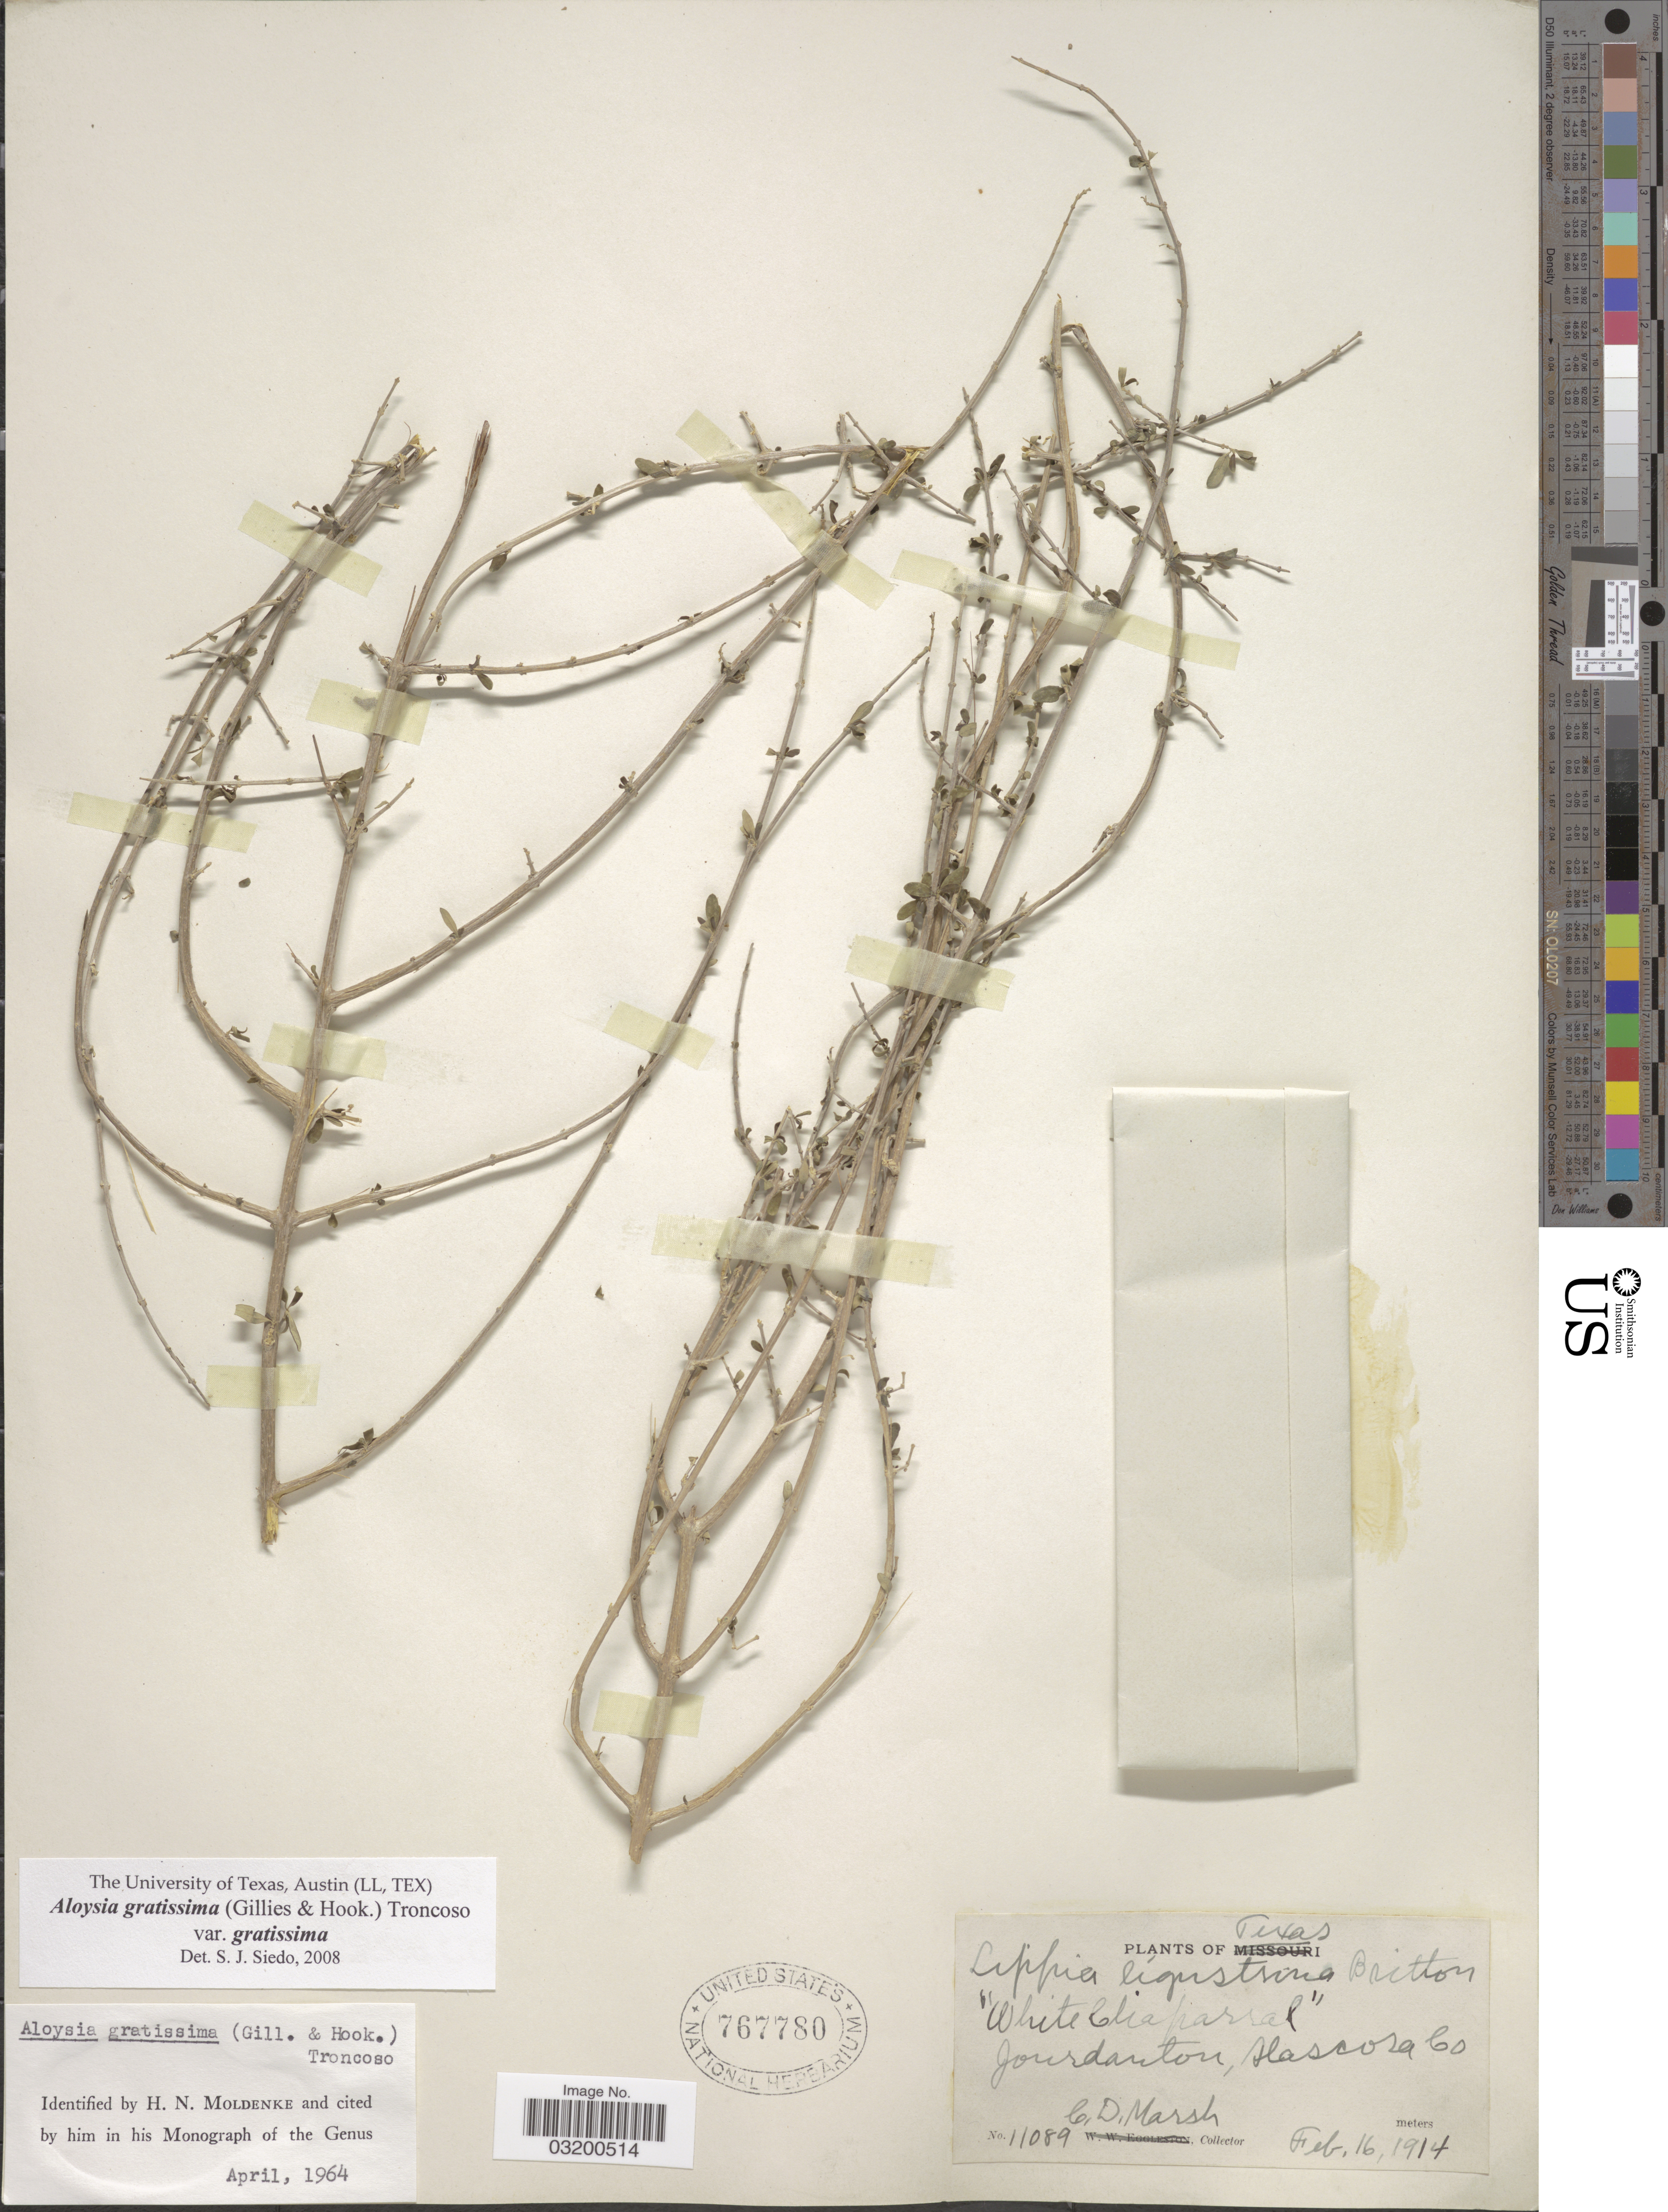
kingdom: Plantae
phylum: Tracheophyta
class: Magnoliopsida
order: Lamiales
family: Verbenaceae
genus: Aloysia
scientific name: Aloysia gratissima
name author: (Gillies & Hook.) Tronc.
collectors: C. D. Marsh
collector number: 11089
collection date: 1914-02-16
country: United States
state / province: Texas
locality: Jourdanton, Atacosa Co.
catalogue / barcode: US 767780